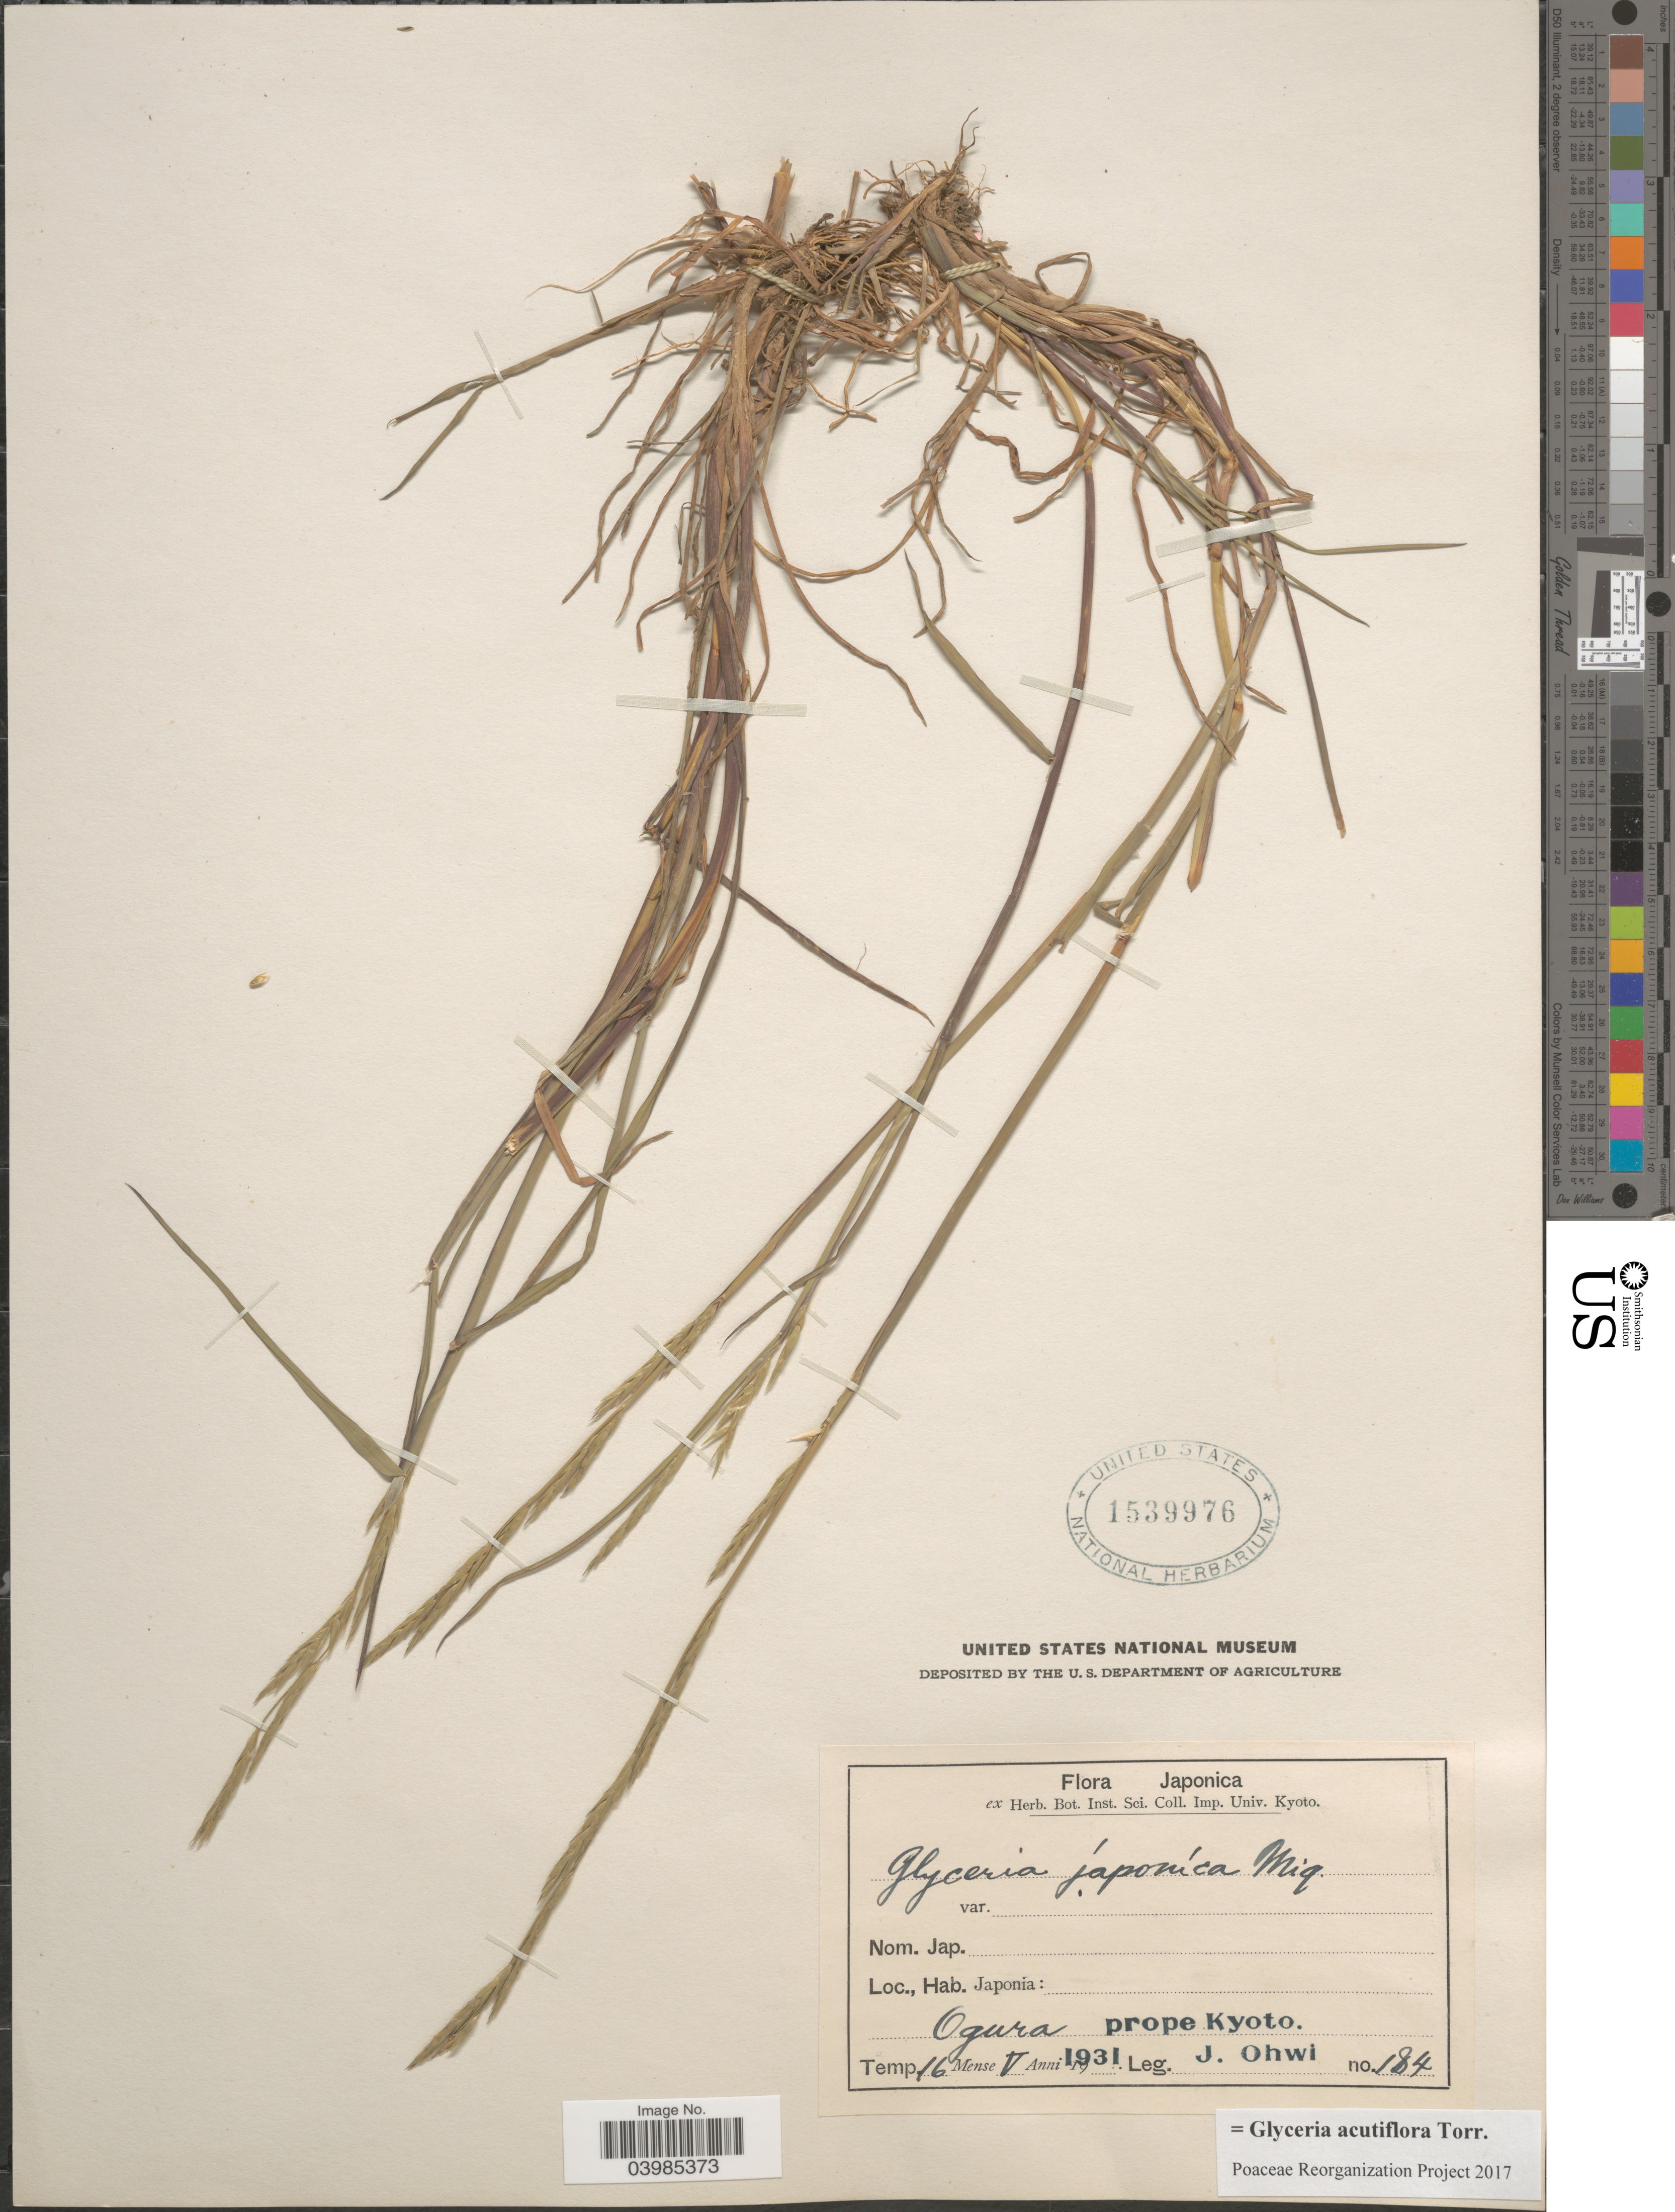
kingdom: Plantae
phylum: Tracheophyta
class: Liliopsida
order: Poales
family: Poaceae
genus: Glyceria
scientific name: Glyceria acutiflora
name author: Torr.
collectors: J. Ohwi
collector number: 184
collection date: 1931-05-16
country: Japan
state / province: Kyoto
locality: Japonia. Ogura prope Kyoto.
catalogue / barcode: US 1539976